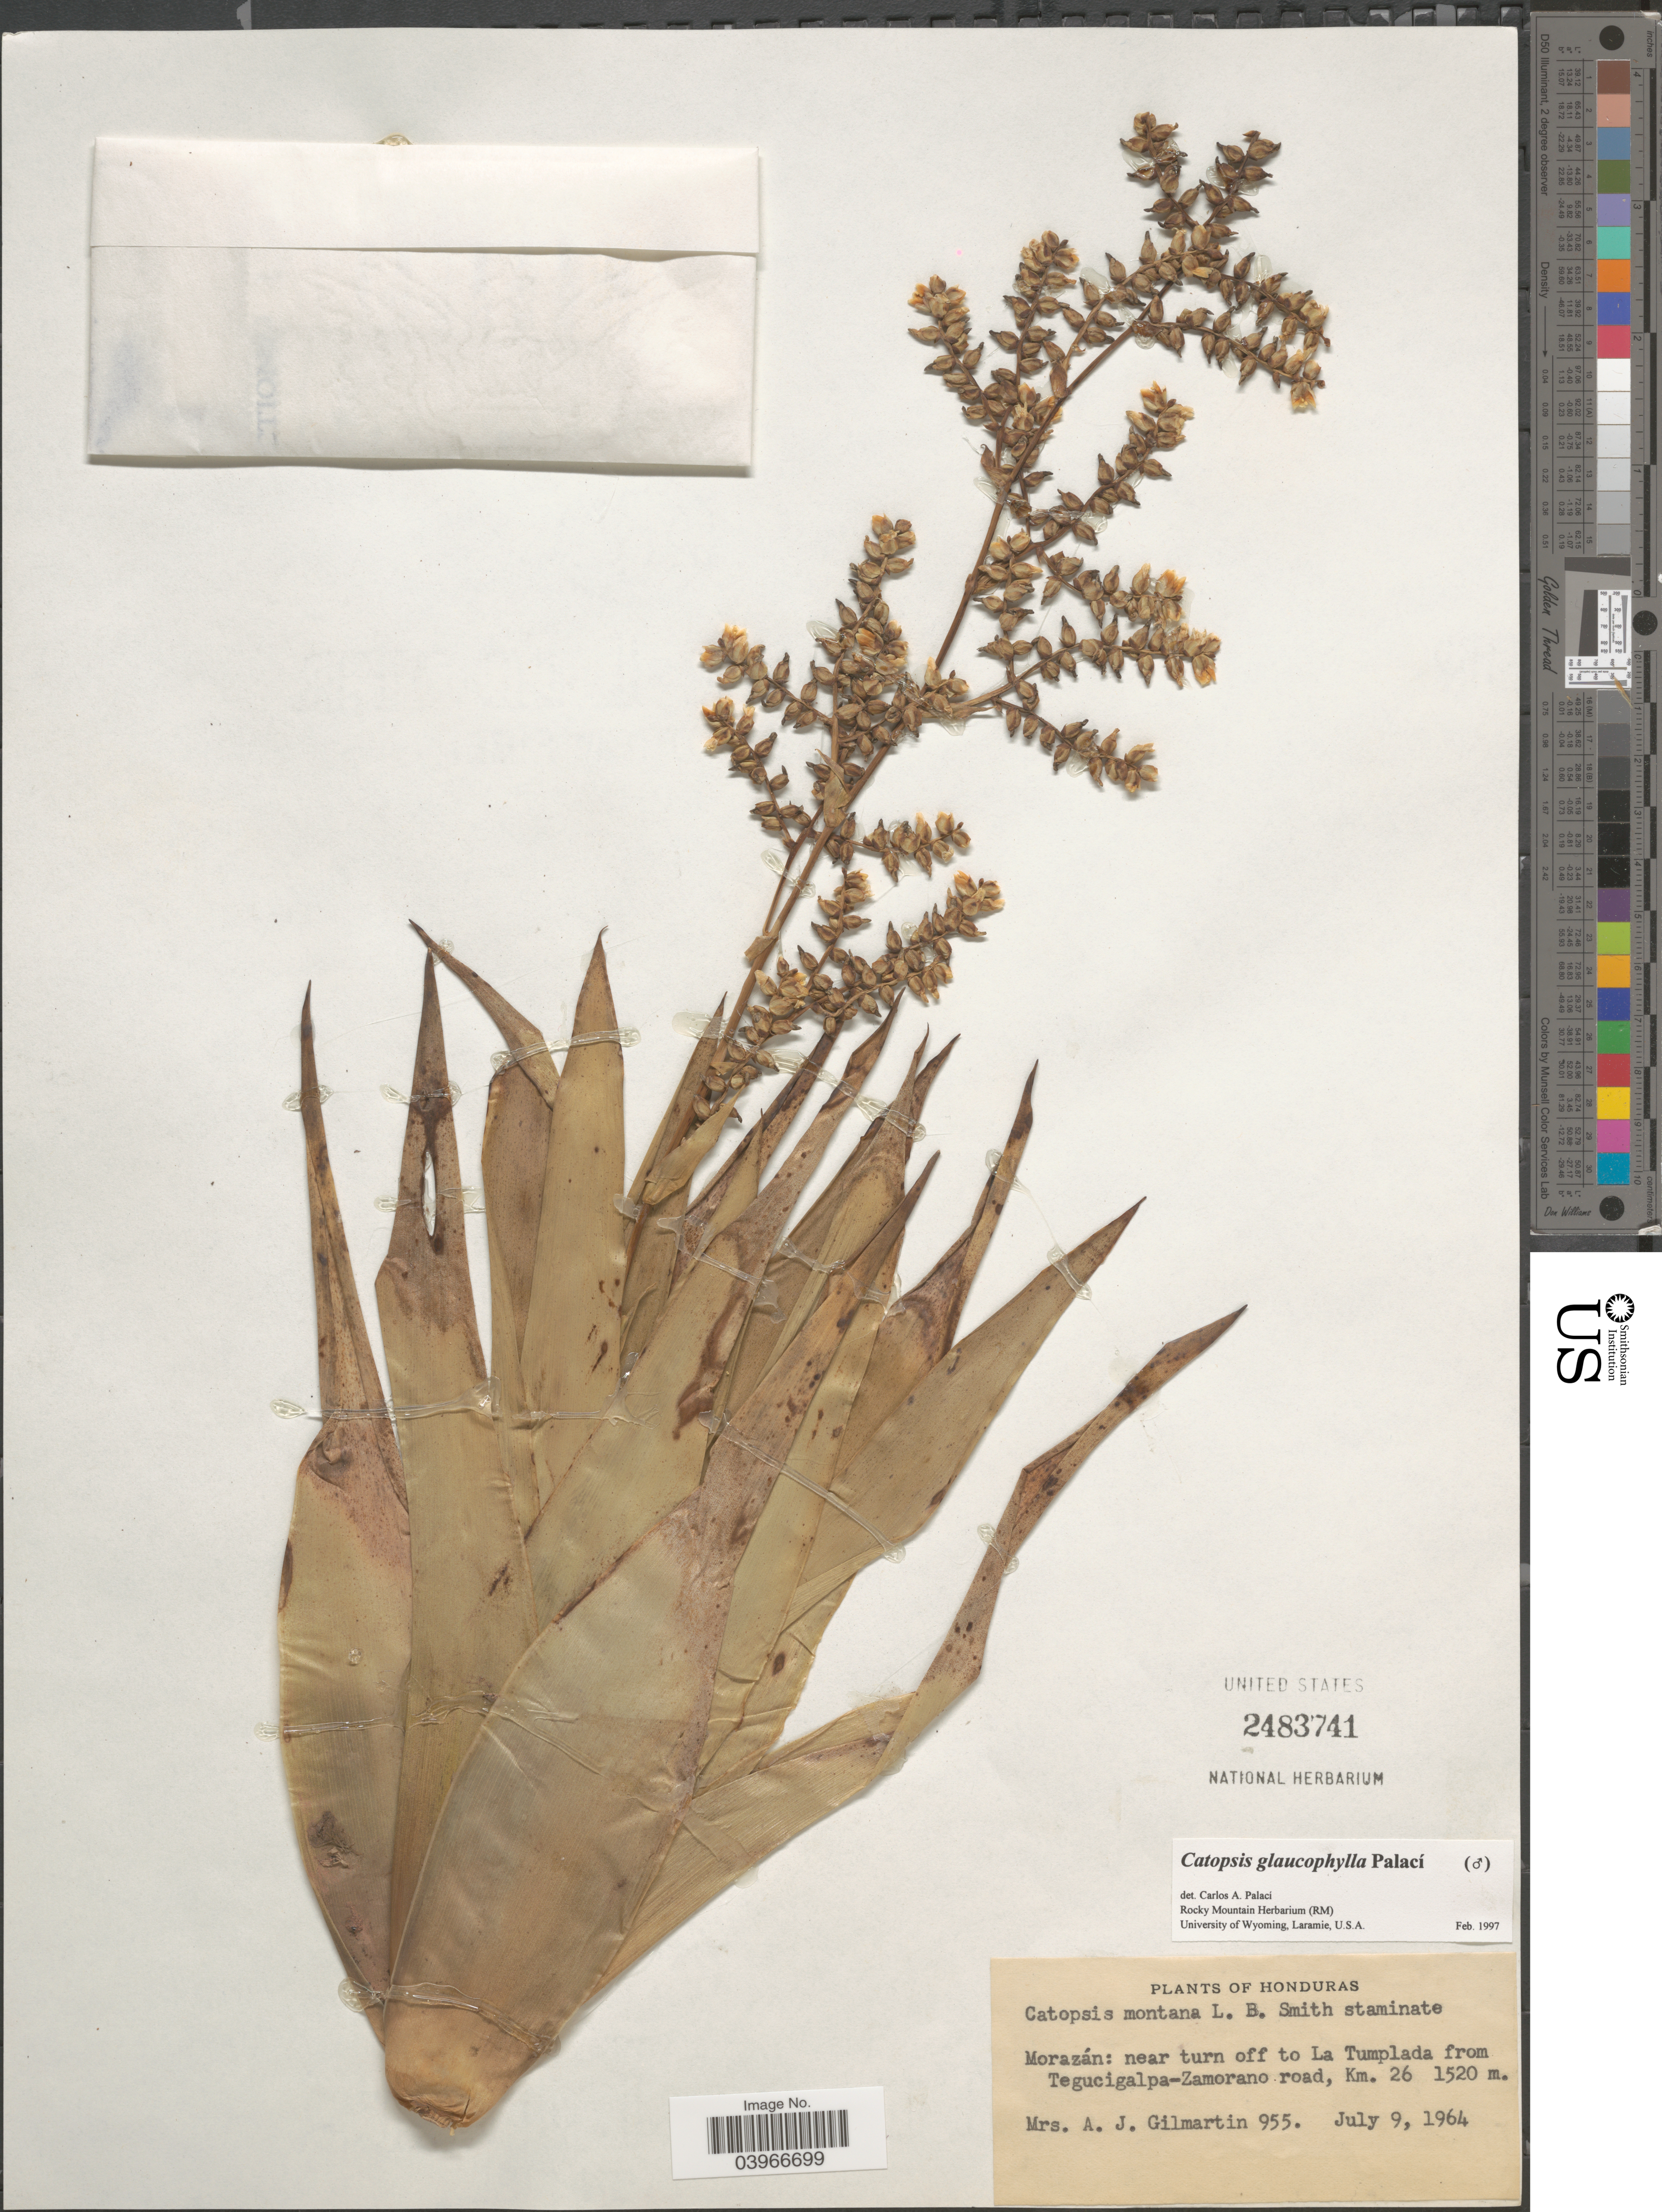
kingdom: Plantae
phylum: Tracheophyta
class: Liliopsida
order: Poales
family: Bromeliaceae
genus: Catopsis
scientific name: Catopsis glaucophylla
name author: Palací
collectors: A. J. Gilmartin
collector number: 955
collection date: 1964-07-09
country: Honduras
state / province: Fco. Morazán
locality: Morazán: near turn off to La Tumplada from Tegucigalpa-Zamorano road, Km. 26.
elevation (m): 1520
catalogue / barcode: US 2483741